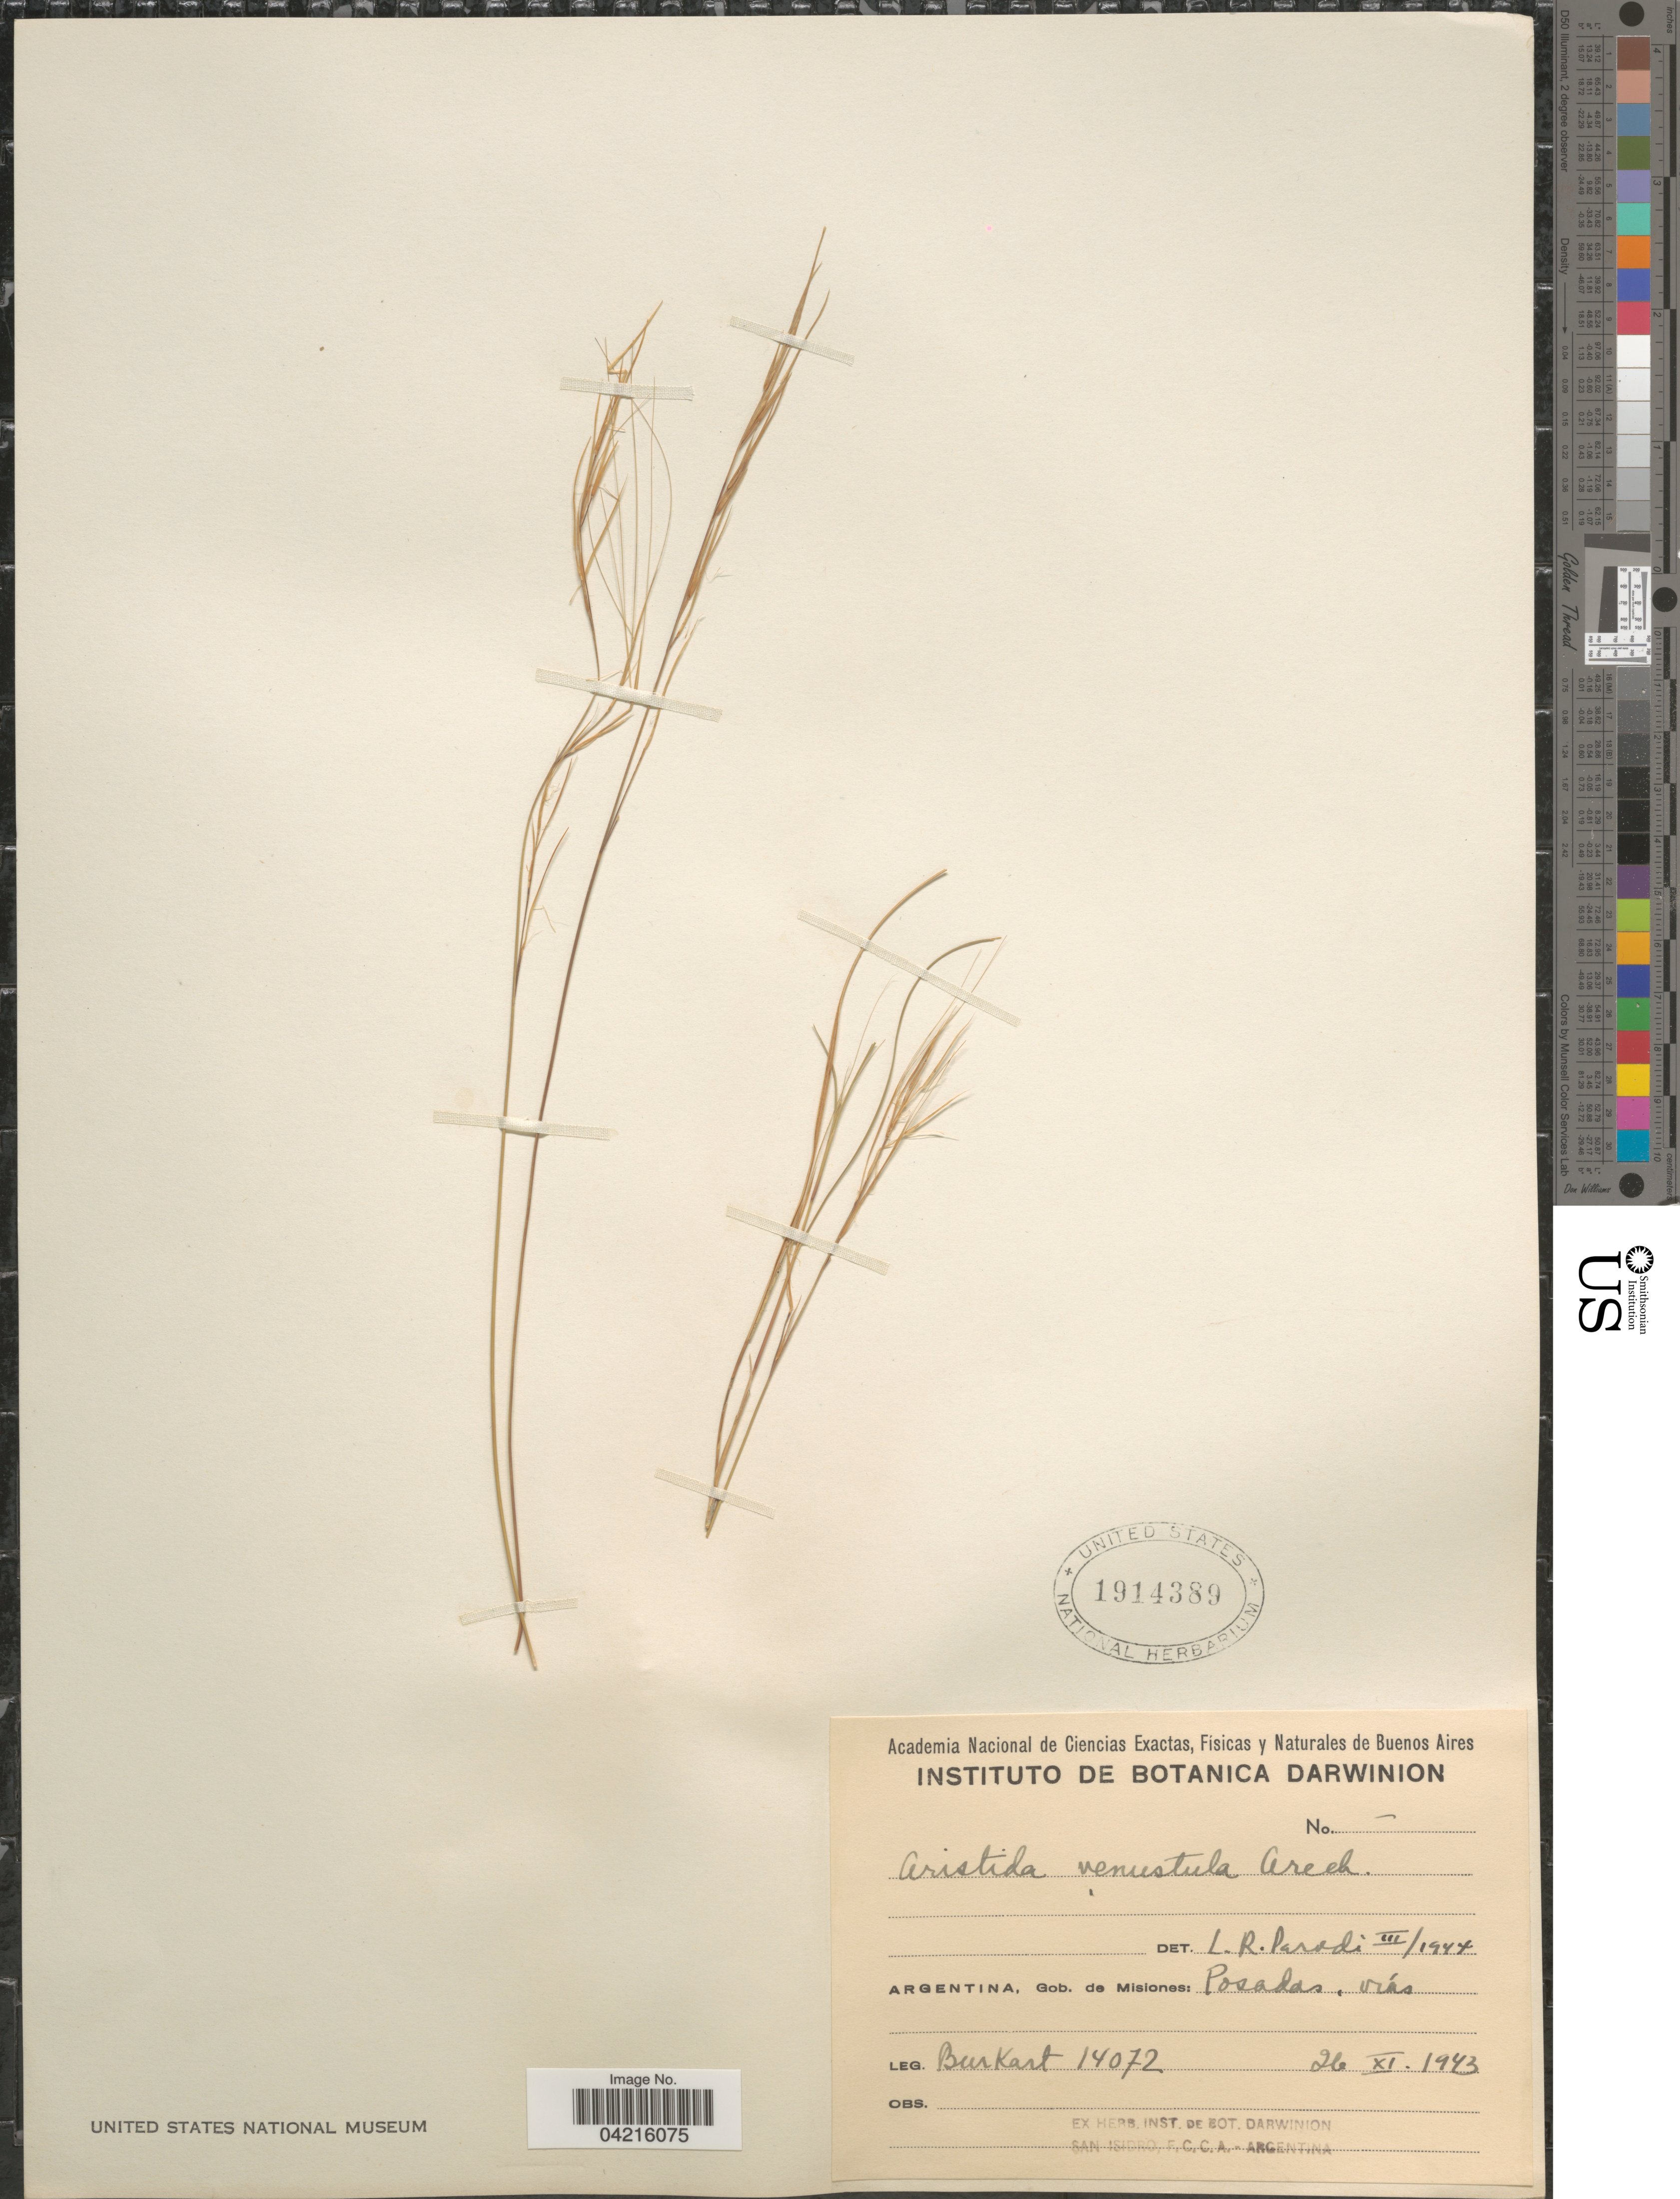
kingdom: Plantae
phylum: Tracheophyta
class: Liliopsida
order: Poales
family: Poaceae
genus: Aristida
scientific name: Aristida venustula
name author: Arechav.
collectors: -- Burkart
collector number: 14072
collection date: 1943-11-26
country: Argentina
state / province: Misiones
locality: Gob. de Misiones: Posadas, vías.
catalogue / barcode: US 1914389